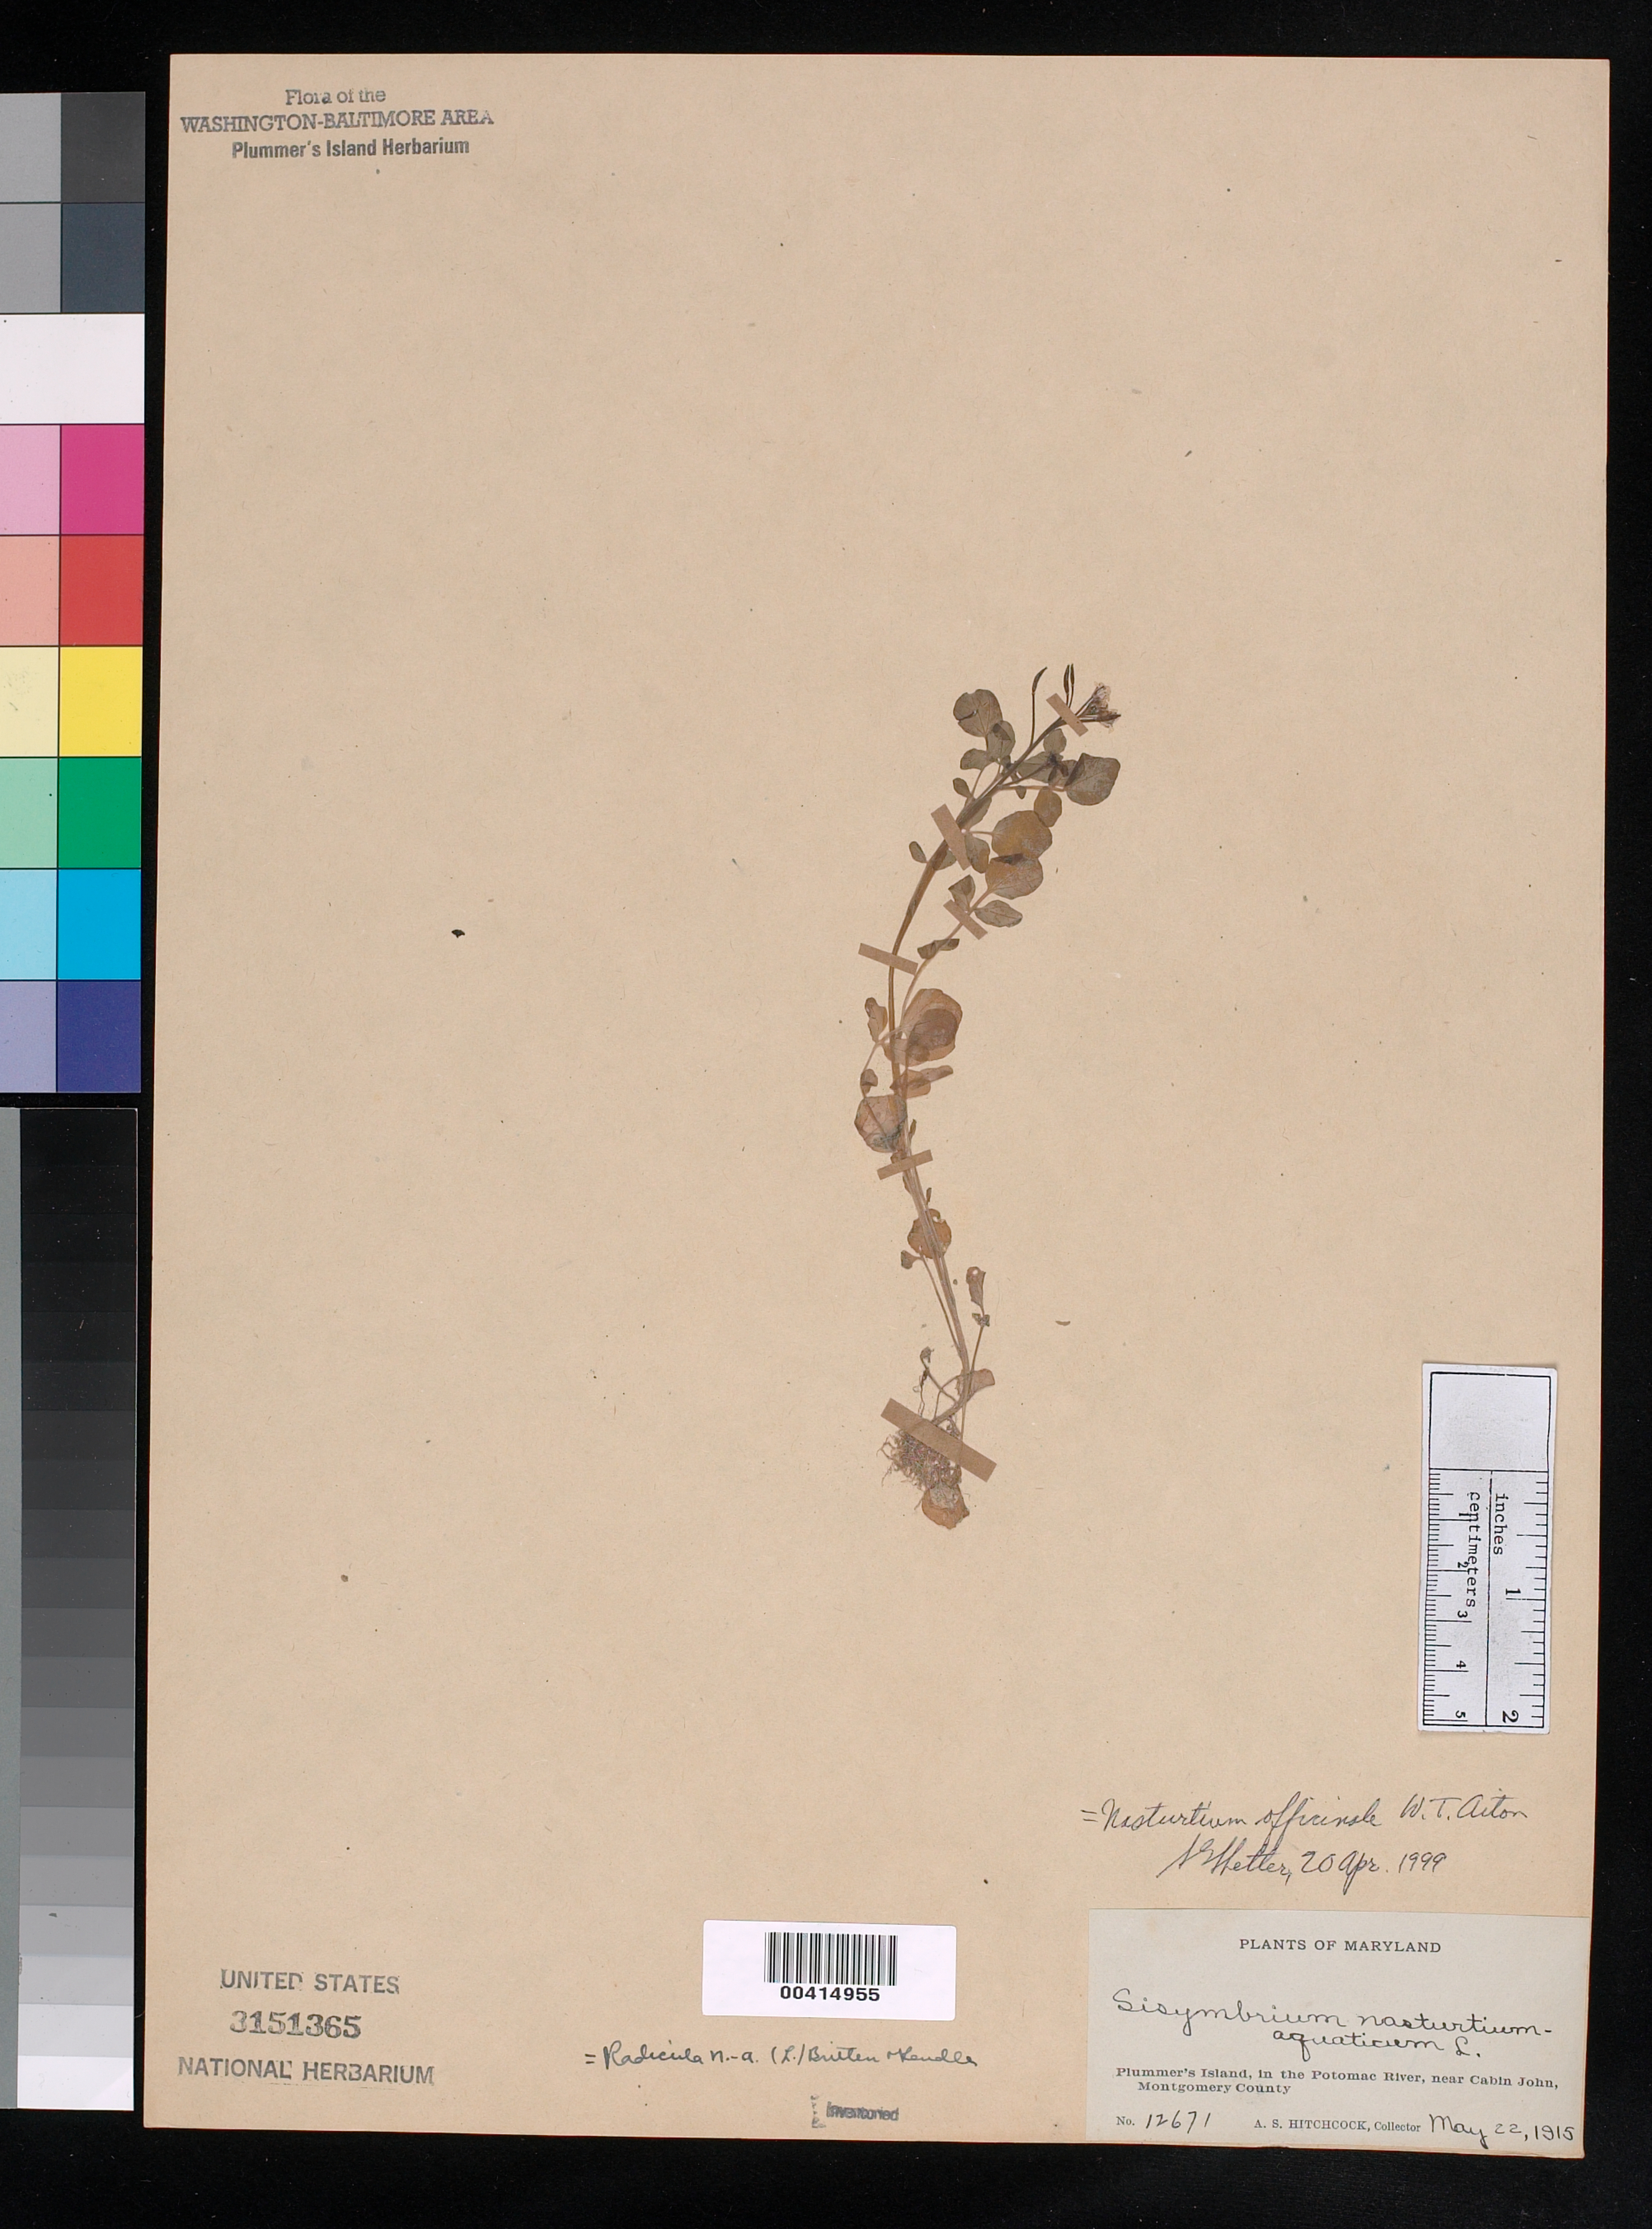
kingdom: Plantae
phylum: Tracheophyta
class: Magnoliopsida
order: Brassicales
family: Brassicaceae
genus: Nasturtium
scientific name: Nasturtium officinale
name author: R. Br.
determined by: Shetler, Stanwyn G., (US), NMNH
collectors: A. S. Hitchcock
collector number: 12671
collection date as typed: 22 May 1915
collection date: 1915-05-22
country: United States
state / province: Maryland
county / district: Montgomery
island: Plummers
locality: Plummer's Island C. & O. Canal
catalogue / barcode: US 3151365